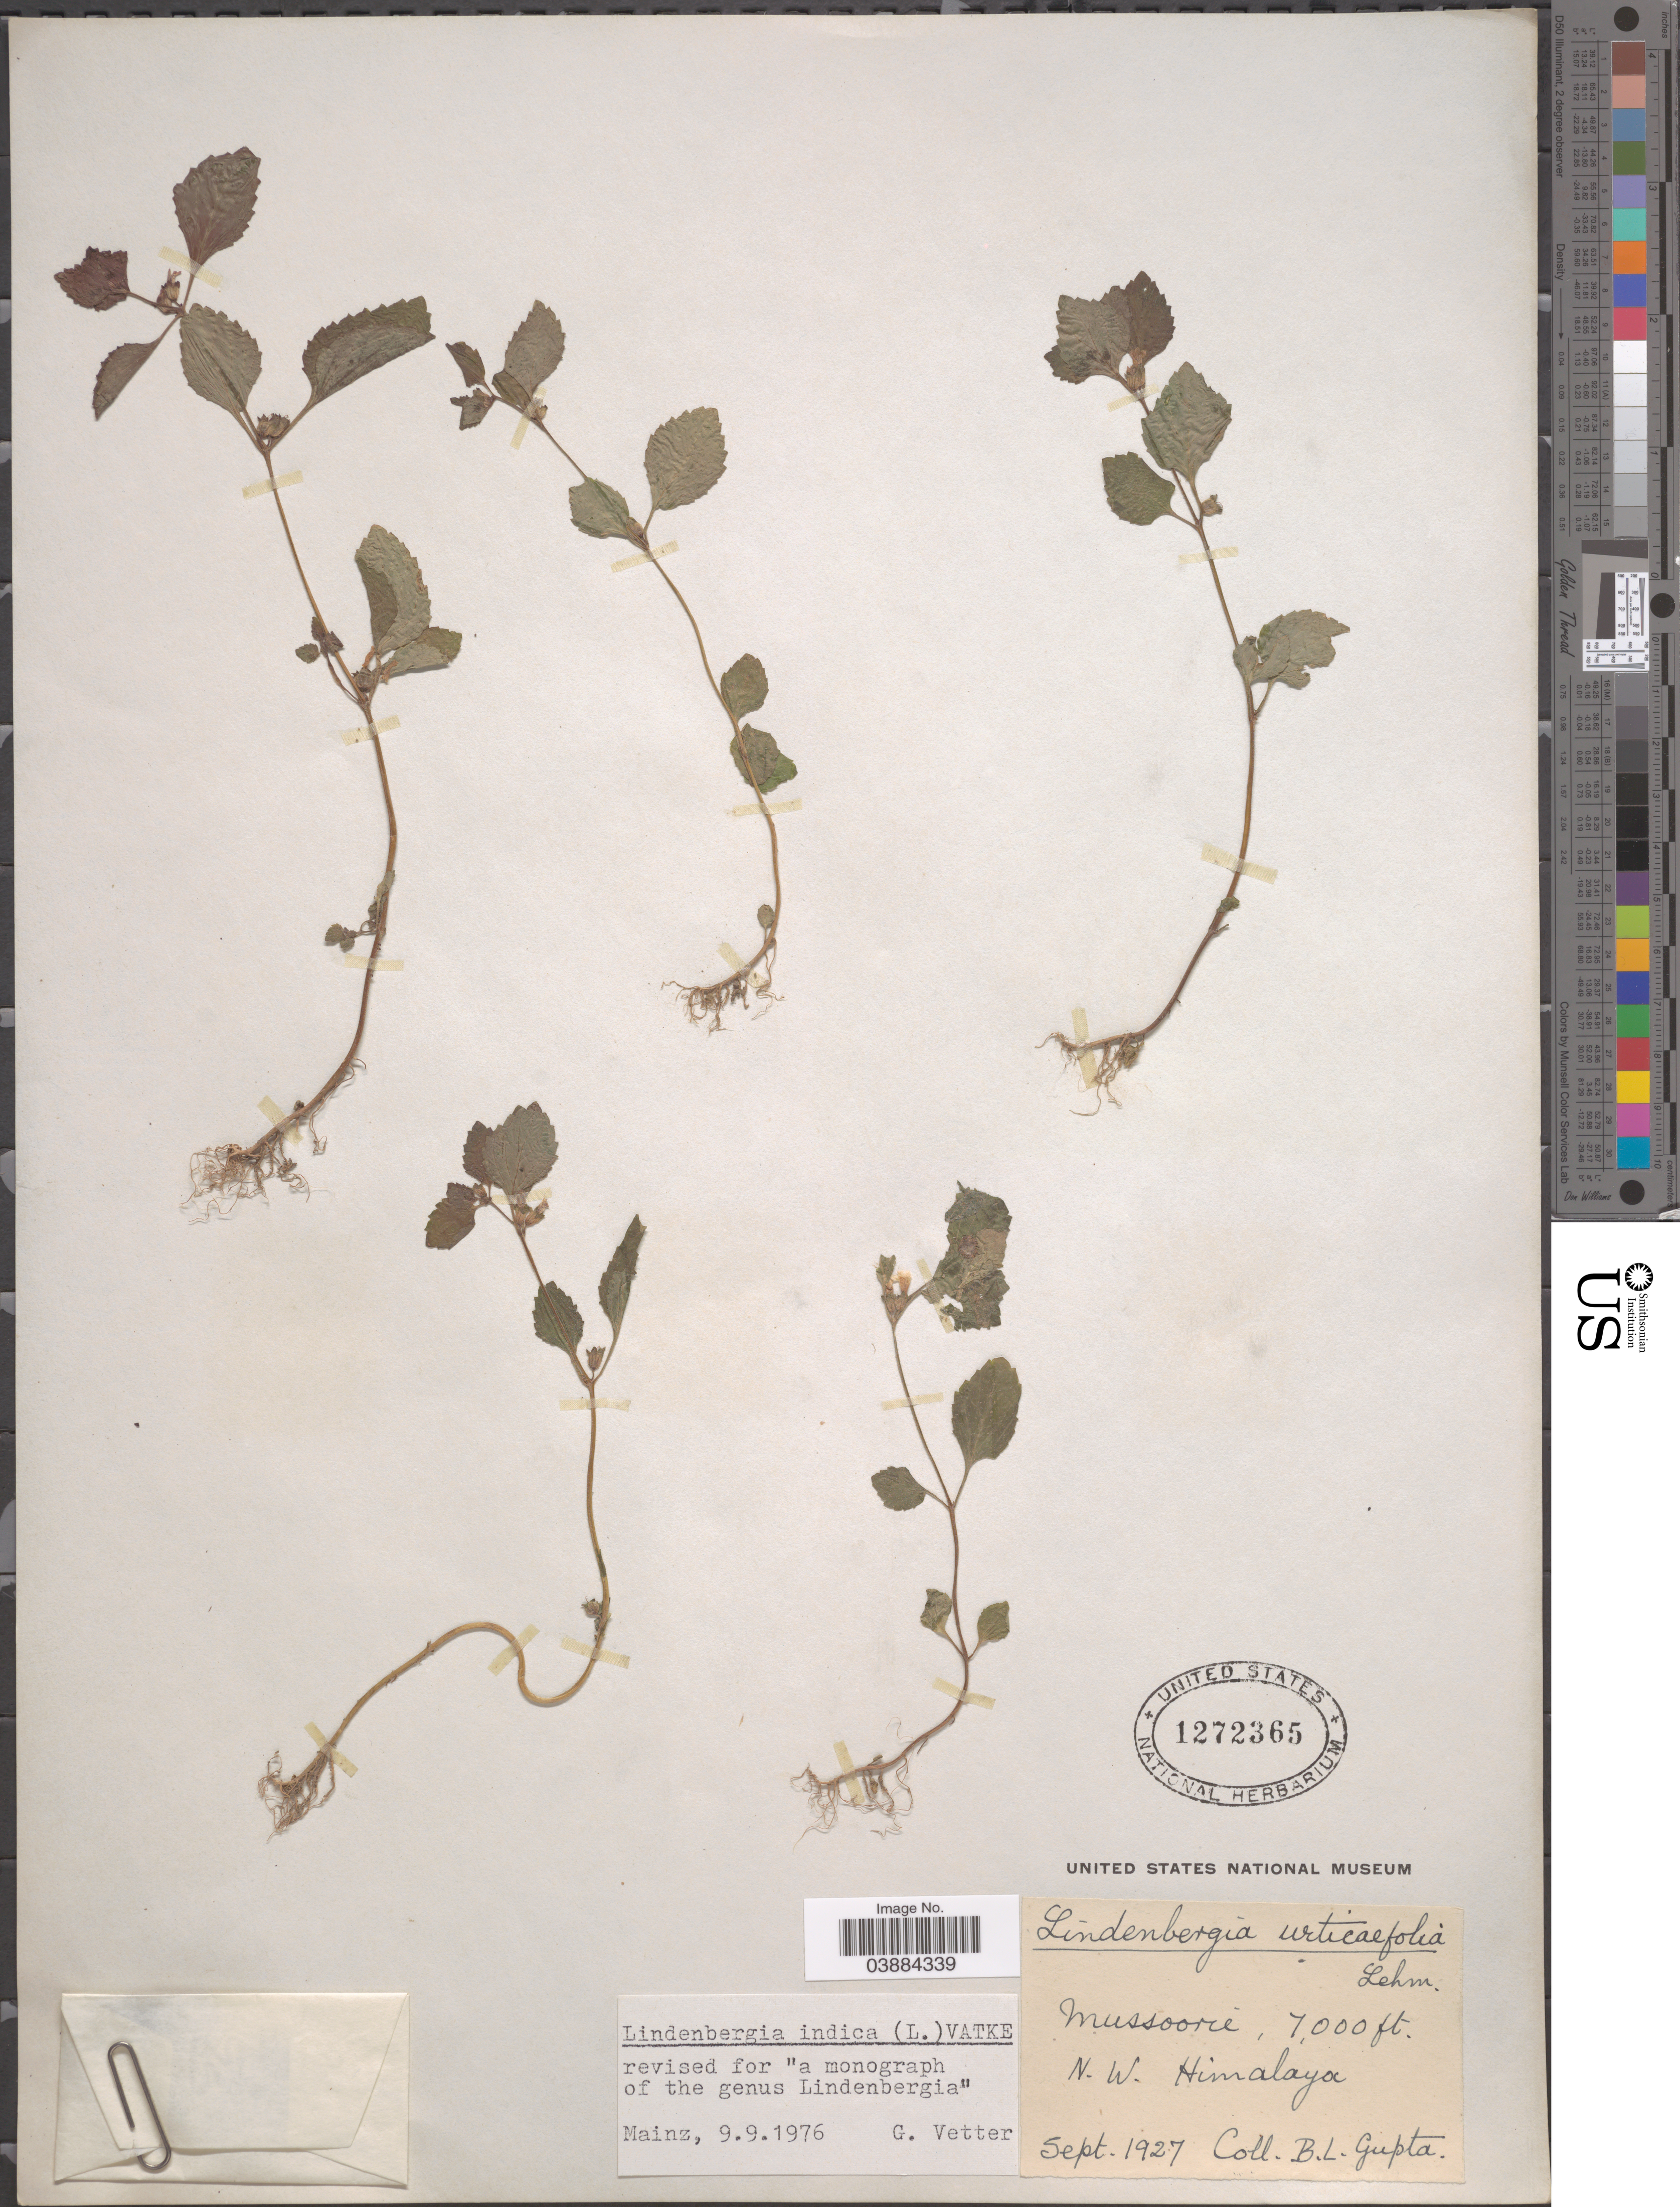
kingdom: Plantae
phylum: Tracheophyta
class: Magnoliopsida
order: Lamiales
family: Orobanchaceae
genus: Lindenbergia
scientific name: Lindenbergia indica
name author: (L.) Vatke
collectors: B. L. Gupta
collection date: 1927-09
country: India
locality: Mussoorie. N.W. Himalaya.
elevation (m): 2134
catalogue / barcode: US 1272365